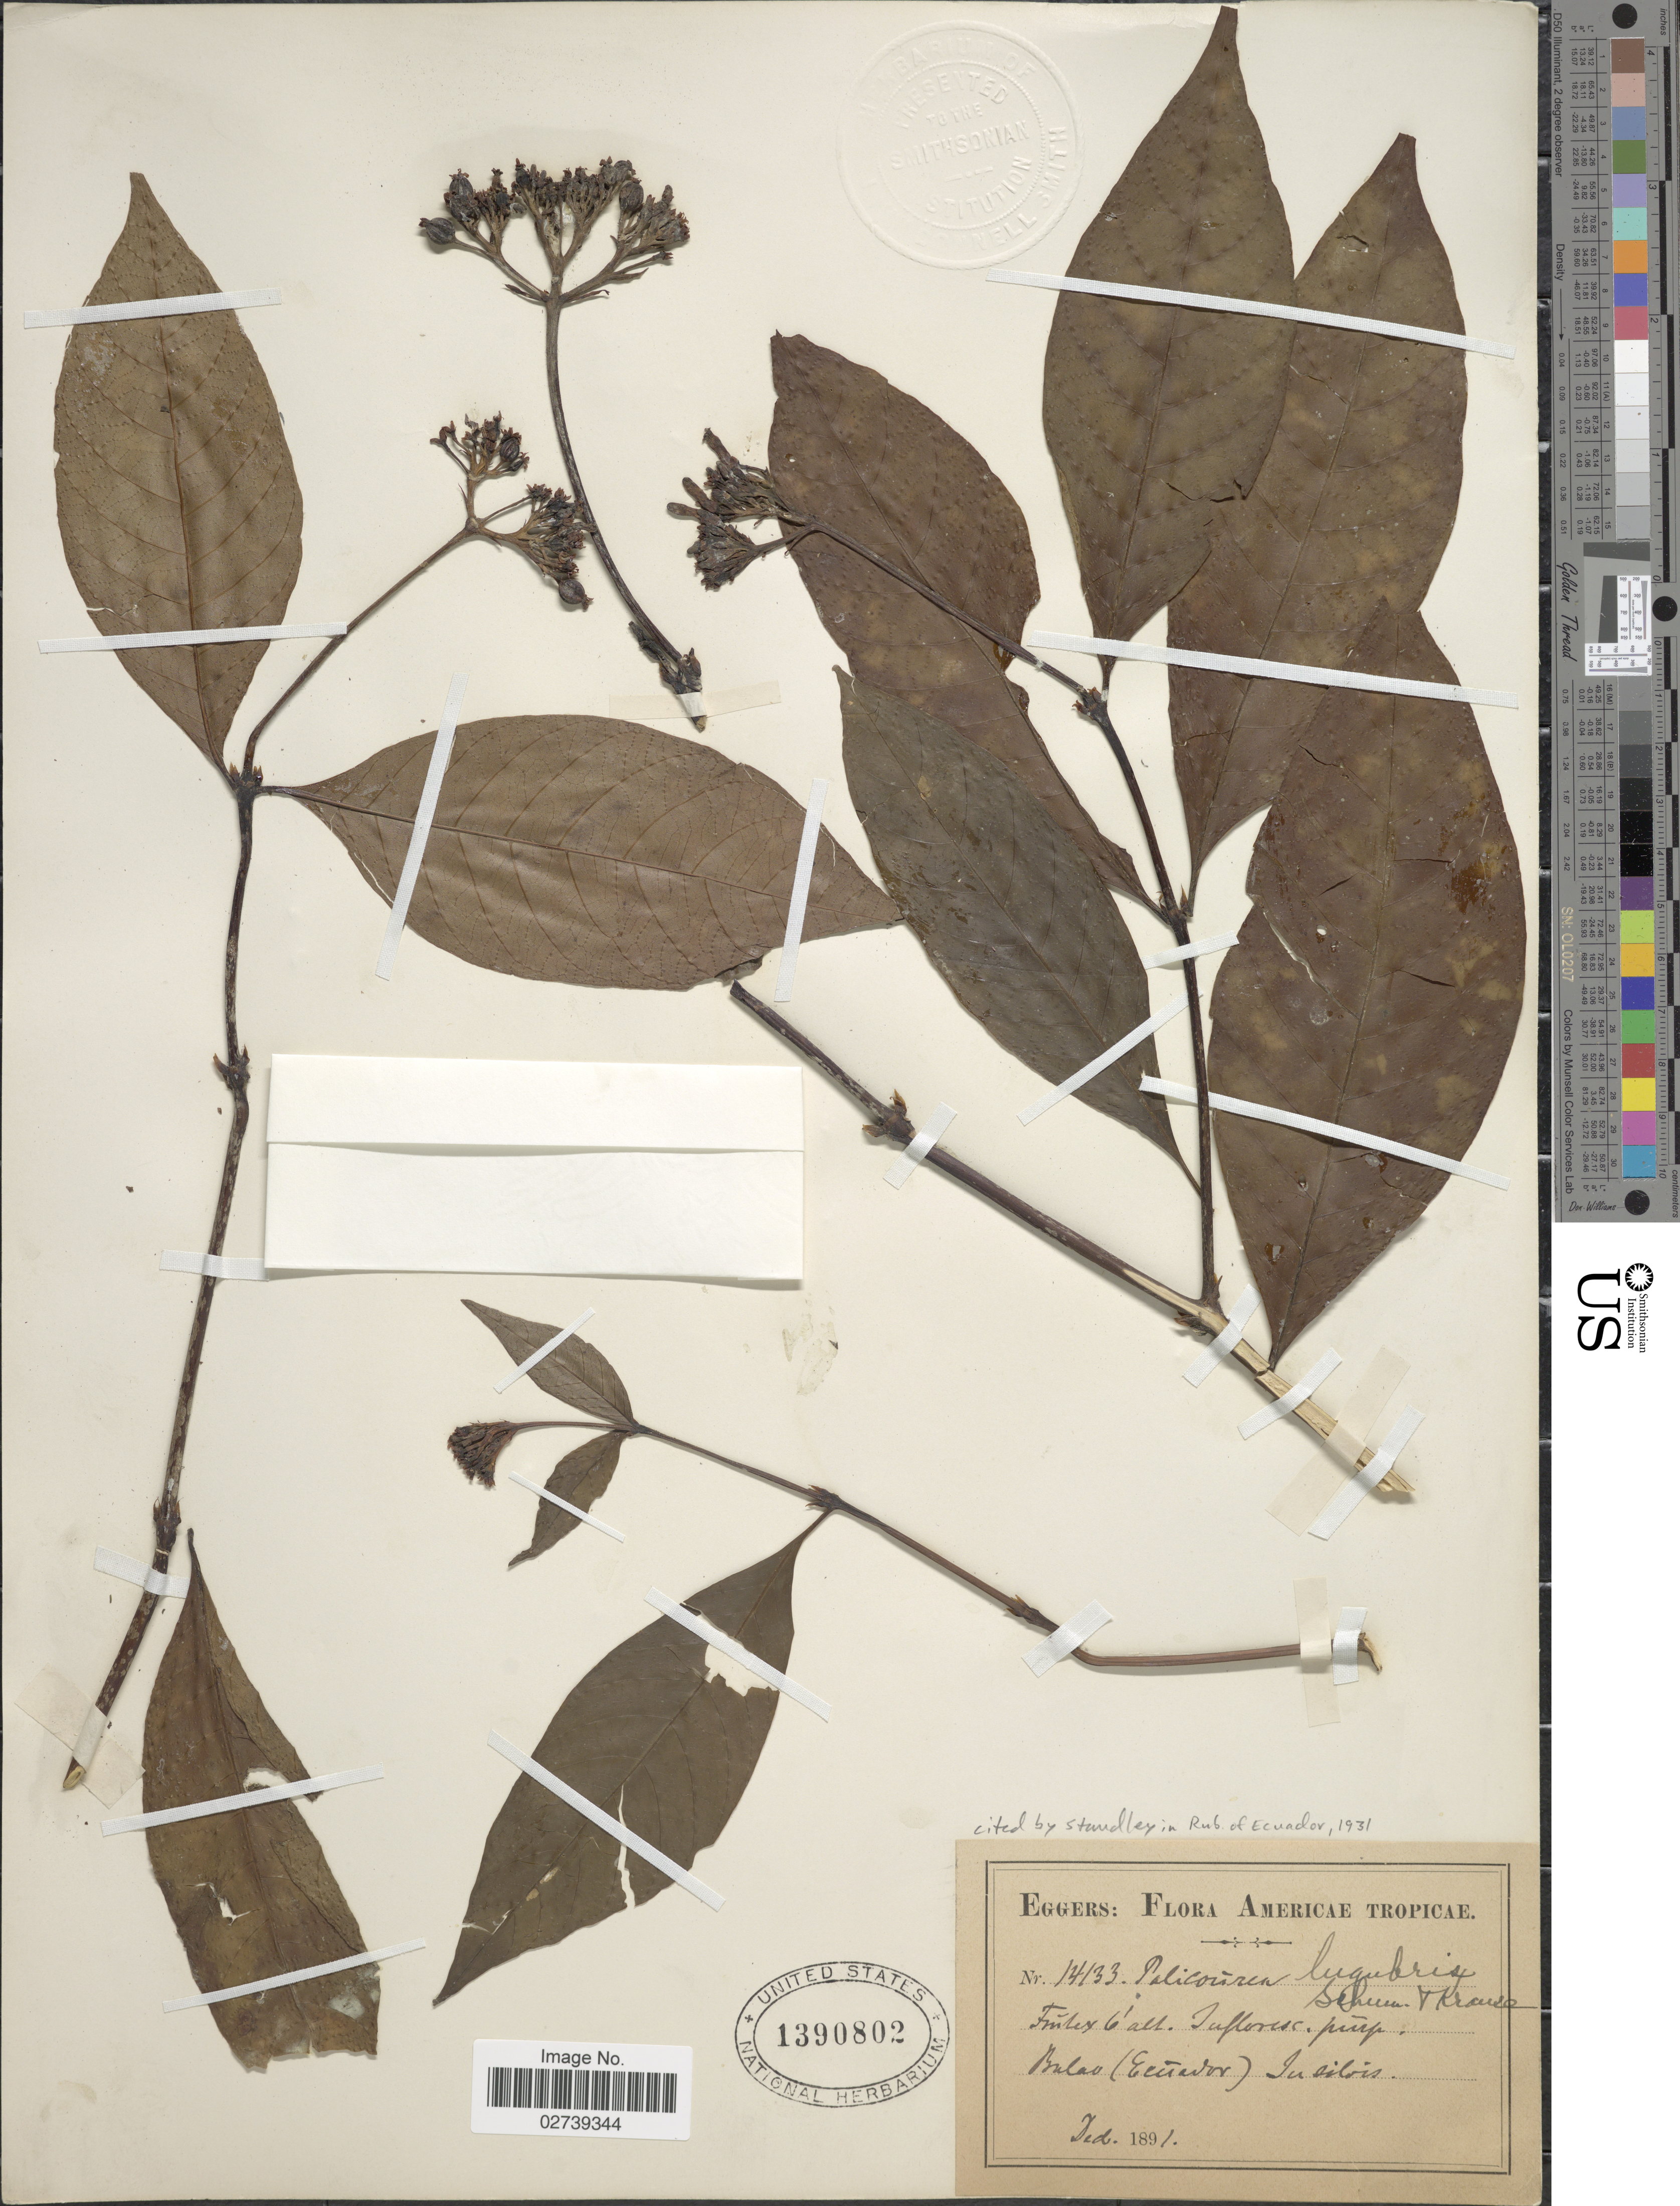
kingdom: Plantae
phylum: Tracheophyta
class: Magnoliopsida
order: Gentianales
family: Rubiaceae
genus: Palicourea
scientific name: Palicourea conferta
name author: (Benth.) Sandwith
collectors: -. Eggers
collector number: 14133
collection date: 1891-12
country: Ecuador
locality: Americae Tropicae, Balao (Ecuador), in slivis.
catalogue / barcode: US 1390802